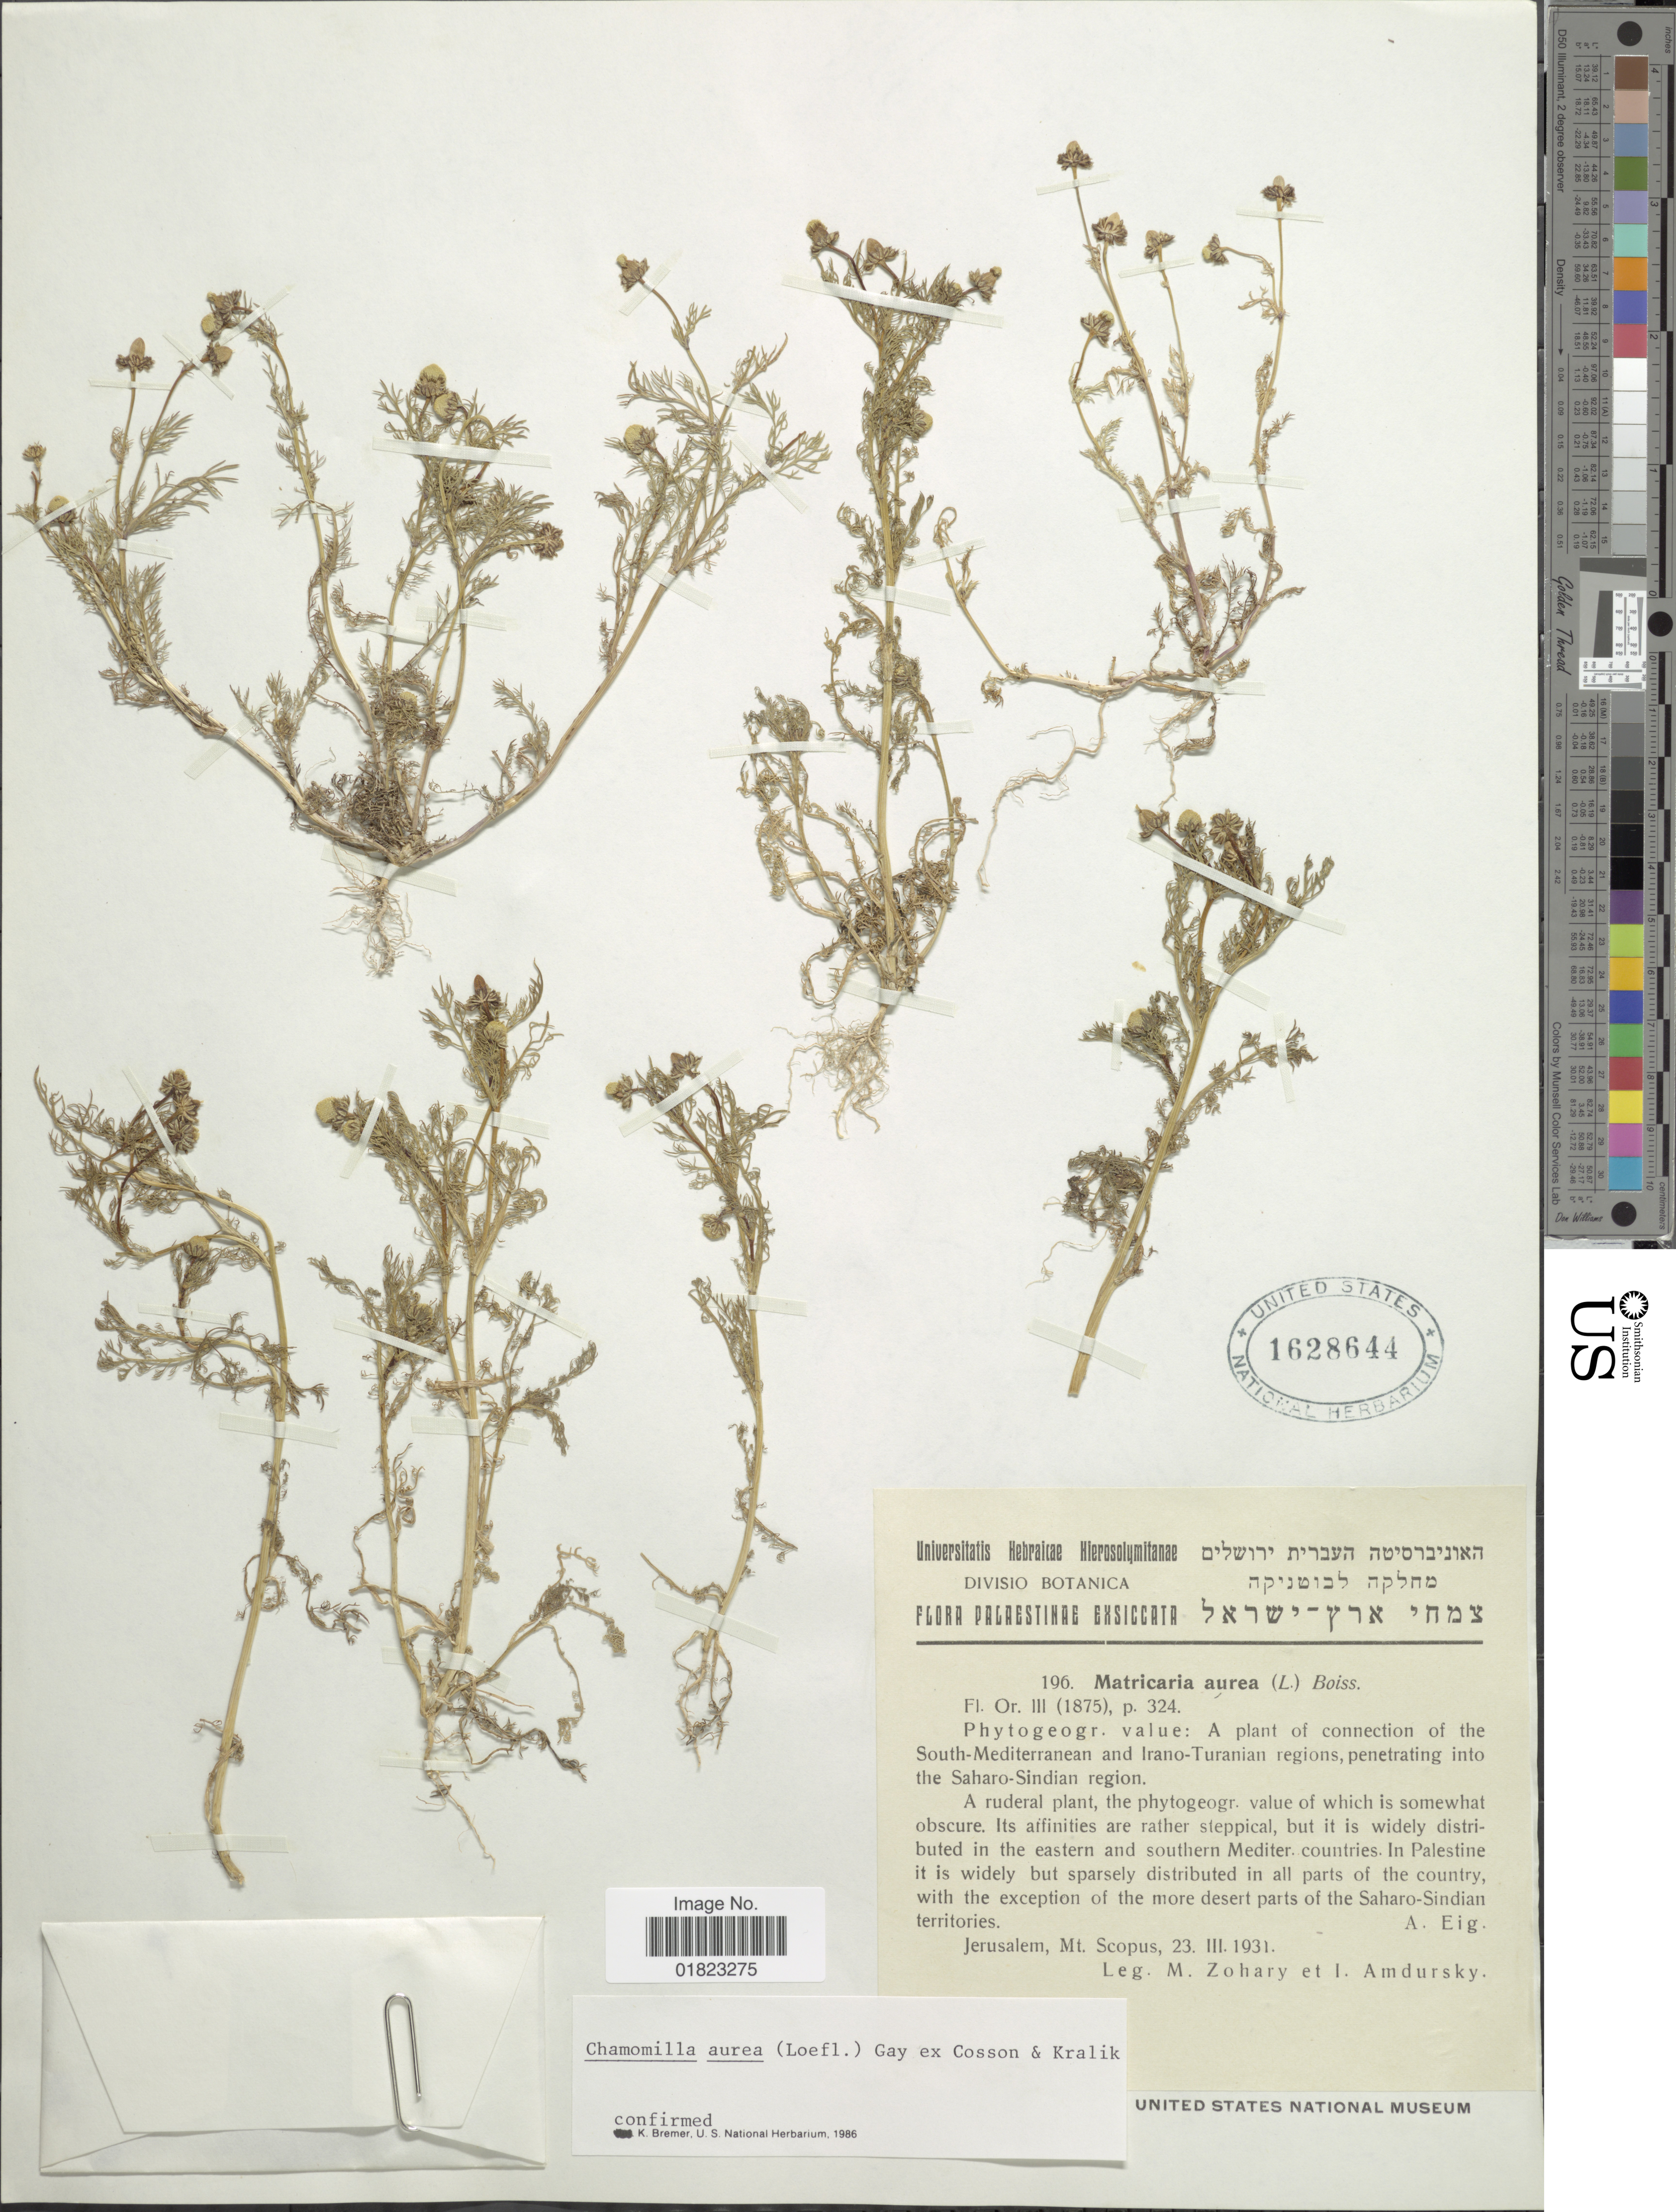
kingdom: Plantae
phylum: Tracheophyta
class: Magnoliopsida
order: Asterales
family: Asteraceae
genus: Matricaria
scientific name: Matricaria aurea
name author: (Loefl.) Sch. Bip.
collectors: M. Zohary & I. Amdursky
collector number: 196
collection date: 1931-03-23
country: Israel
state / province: Jerusalem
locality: Palaestinae. Jerusalem, Mt. Scopus.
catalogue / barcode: US 1628644